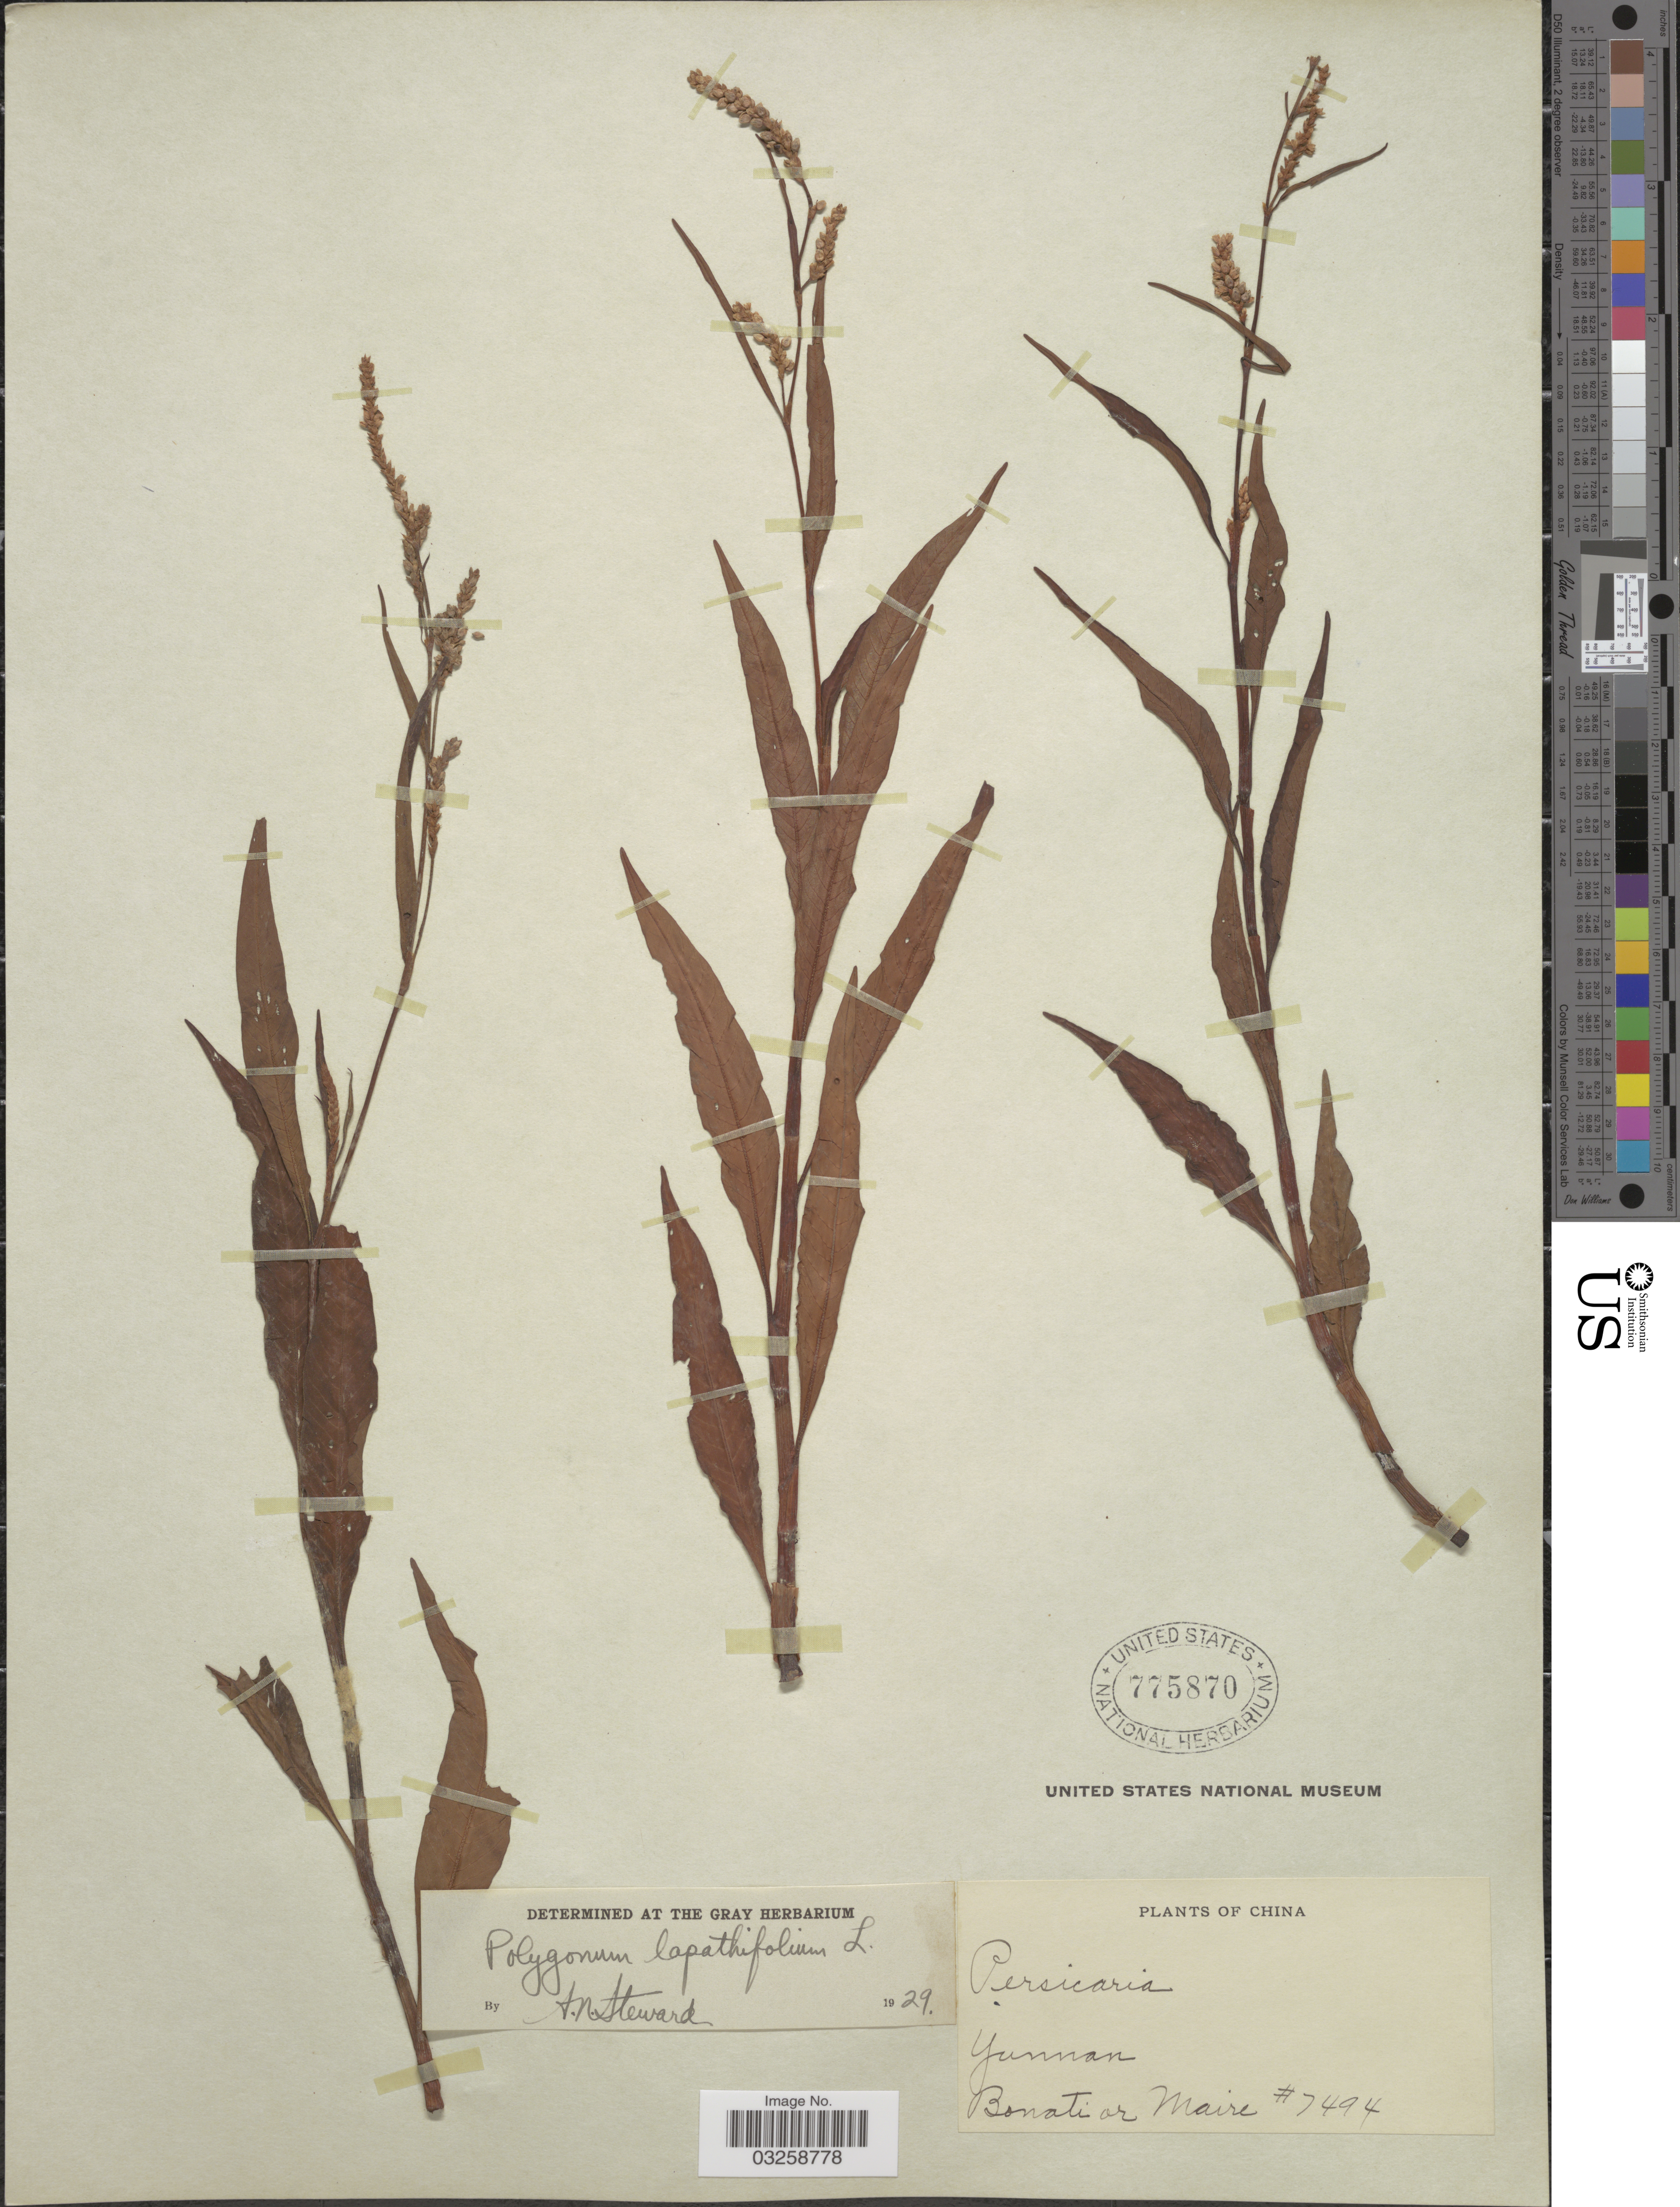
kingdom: Plantae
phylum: Tracheophyta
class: Magnoliopsida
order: Caryophyllales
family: Polygonaceae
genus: Polygonum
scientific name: Polygonum lapathifolium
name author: L.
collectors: -. Bonati & Maire, --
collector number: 7494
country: China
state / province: Yunnan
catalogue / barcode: US 775870